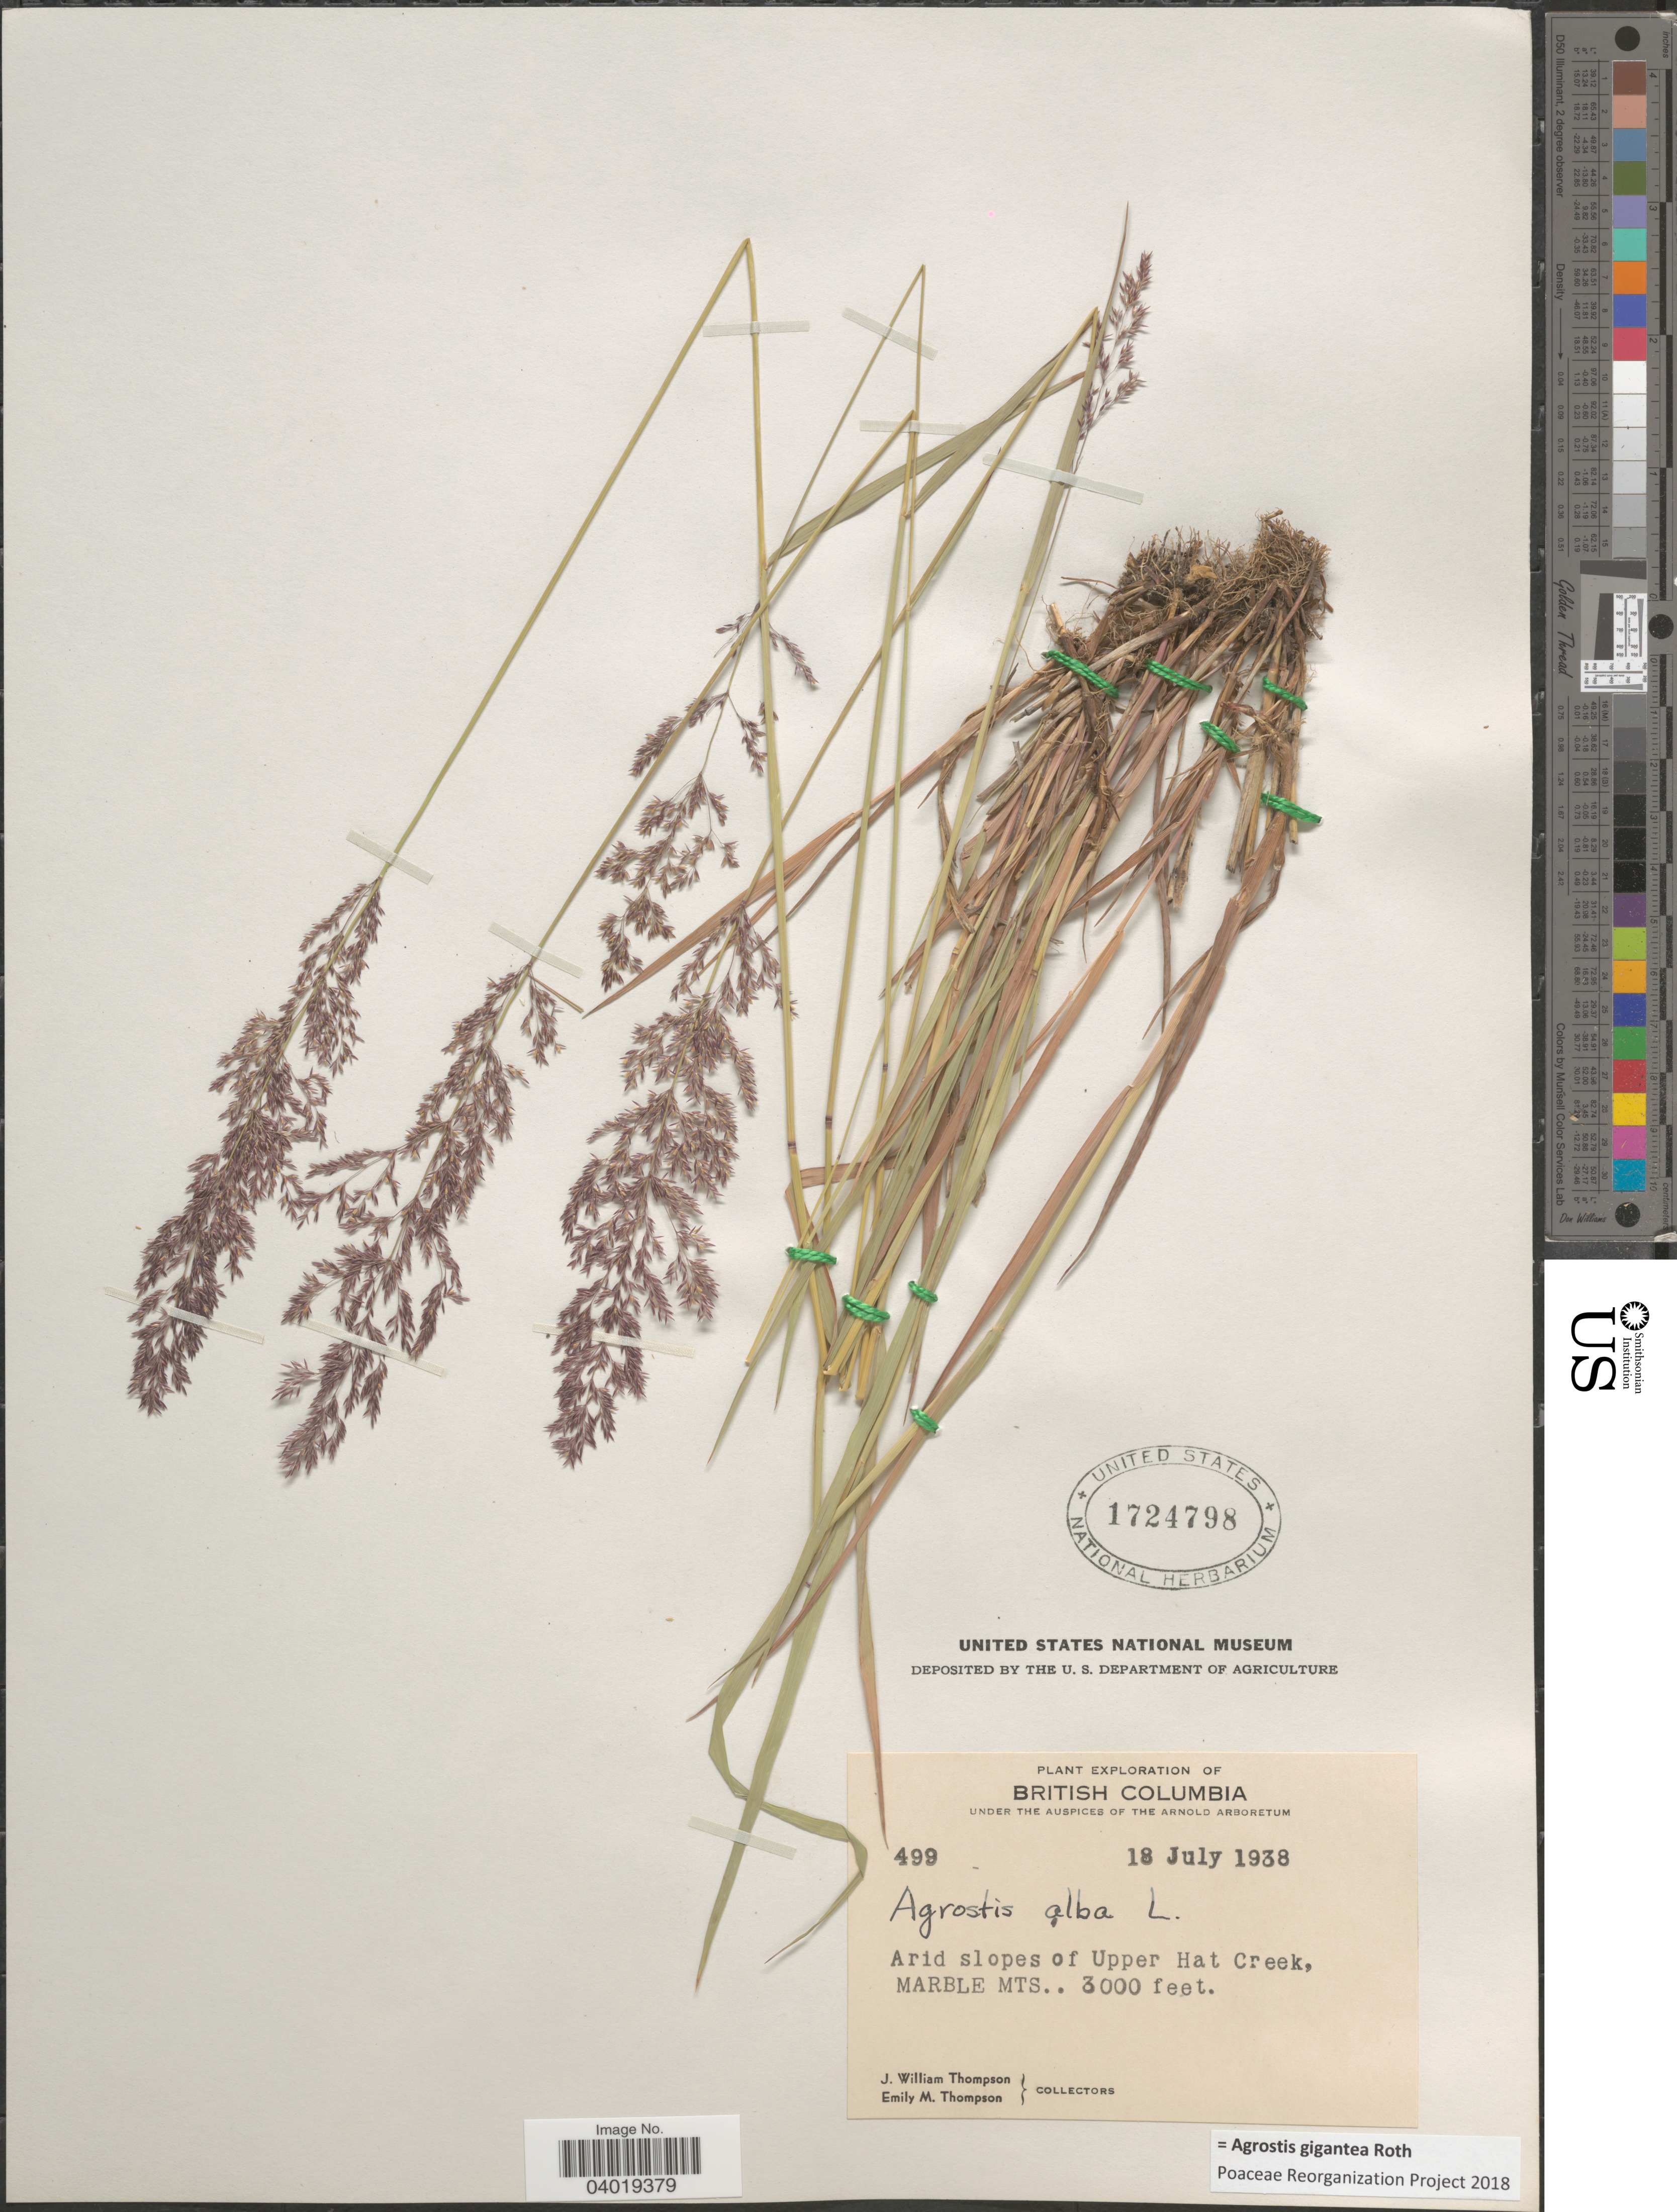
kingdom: Plantae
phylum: Tracheophyta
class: Liliopsida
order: Poales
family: Poaceae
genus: Agrostis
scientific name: Agrostis gigantea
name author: Roth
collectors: J. W. Thompson & E. M. Thompson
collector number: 499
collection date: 1938-07-18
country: Canada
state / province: British Columbia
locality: Arid slopes of Upper Hat Creek, Marble Mts.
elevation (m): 914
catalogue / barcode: US 1724798